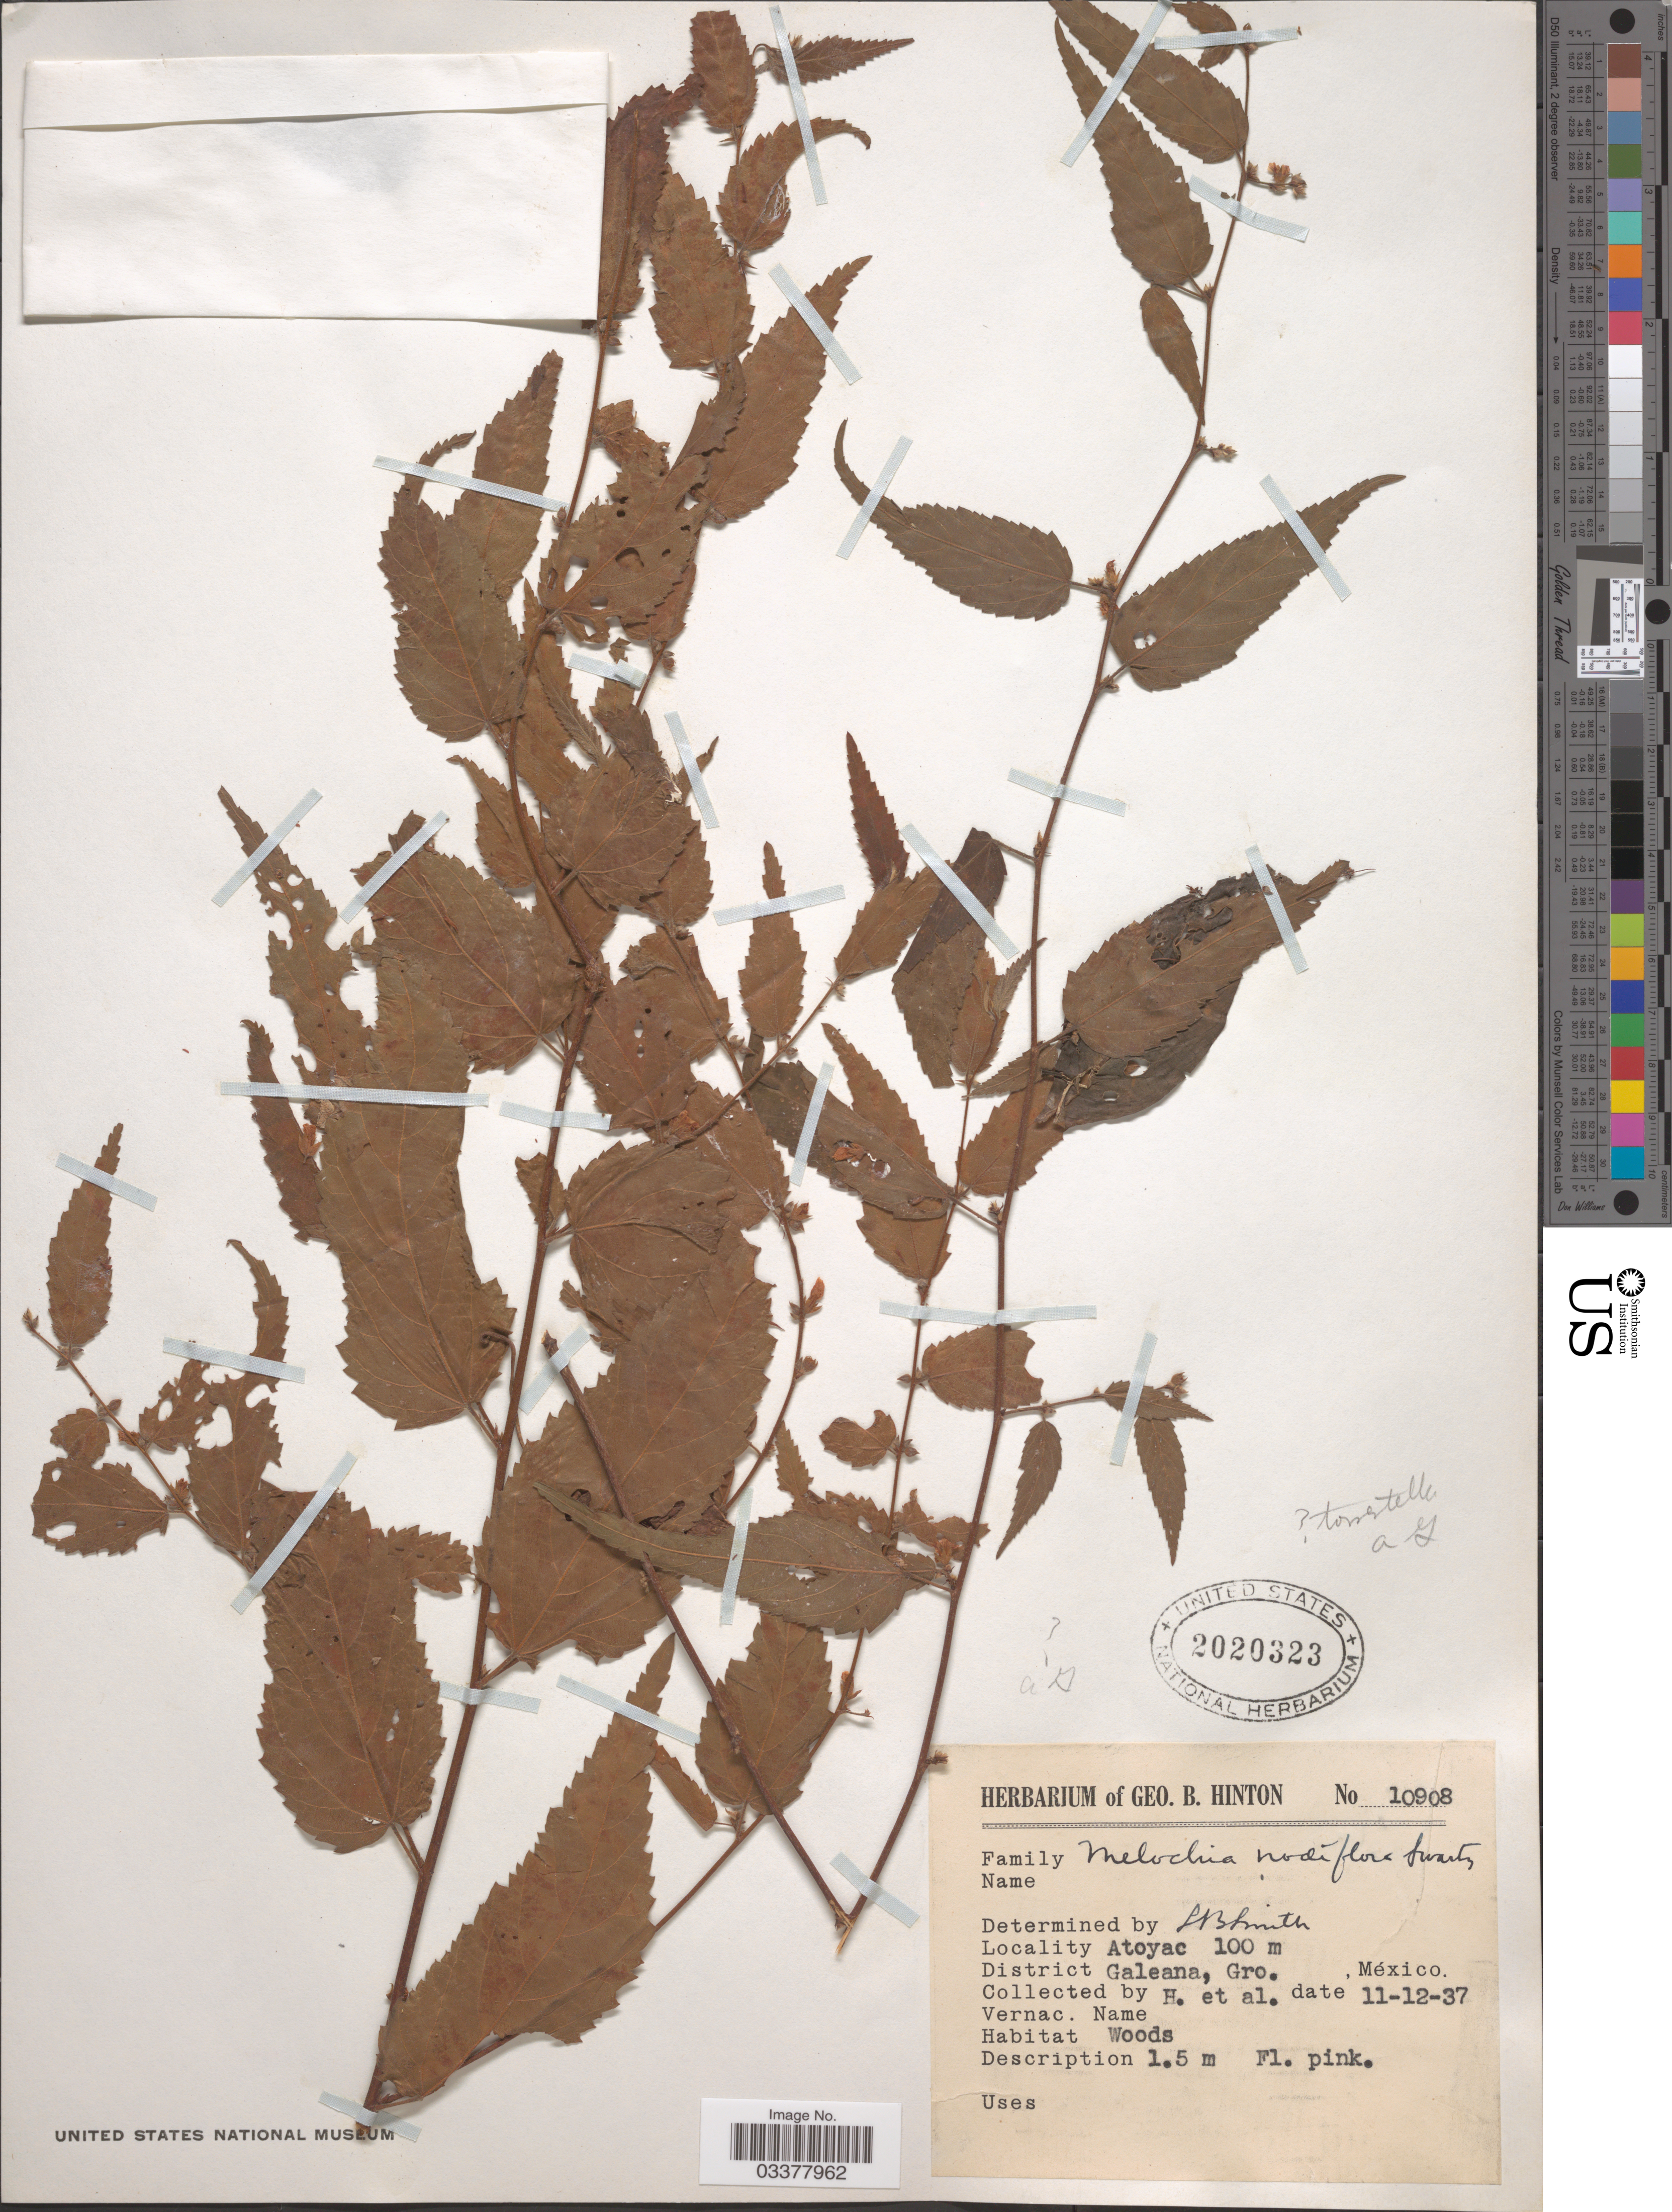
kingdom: Plantae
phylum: Tracheophyta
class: Magnoliopsida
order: Malvales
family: Malvaceae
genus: Melochia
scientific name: Melochia tomentella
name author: (C. Presl) Hemsl.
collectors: G. B. Hinton & et al.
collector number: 10908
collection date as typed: Transcribed d/m/y: 11/12/37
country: Mexico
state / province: Guerrero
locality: Atoyac. District Galeana.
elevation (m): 100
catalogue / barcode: US 2020323